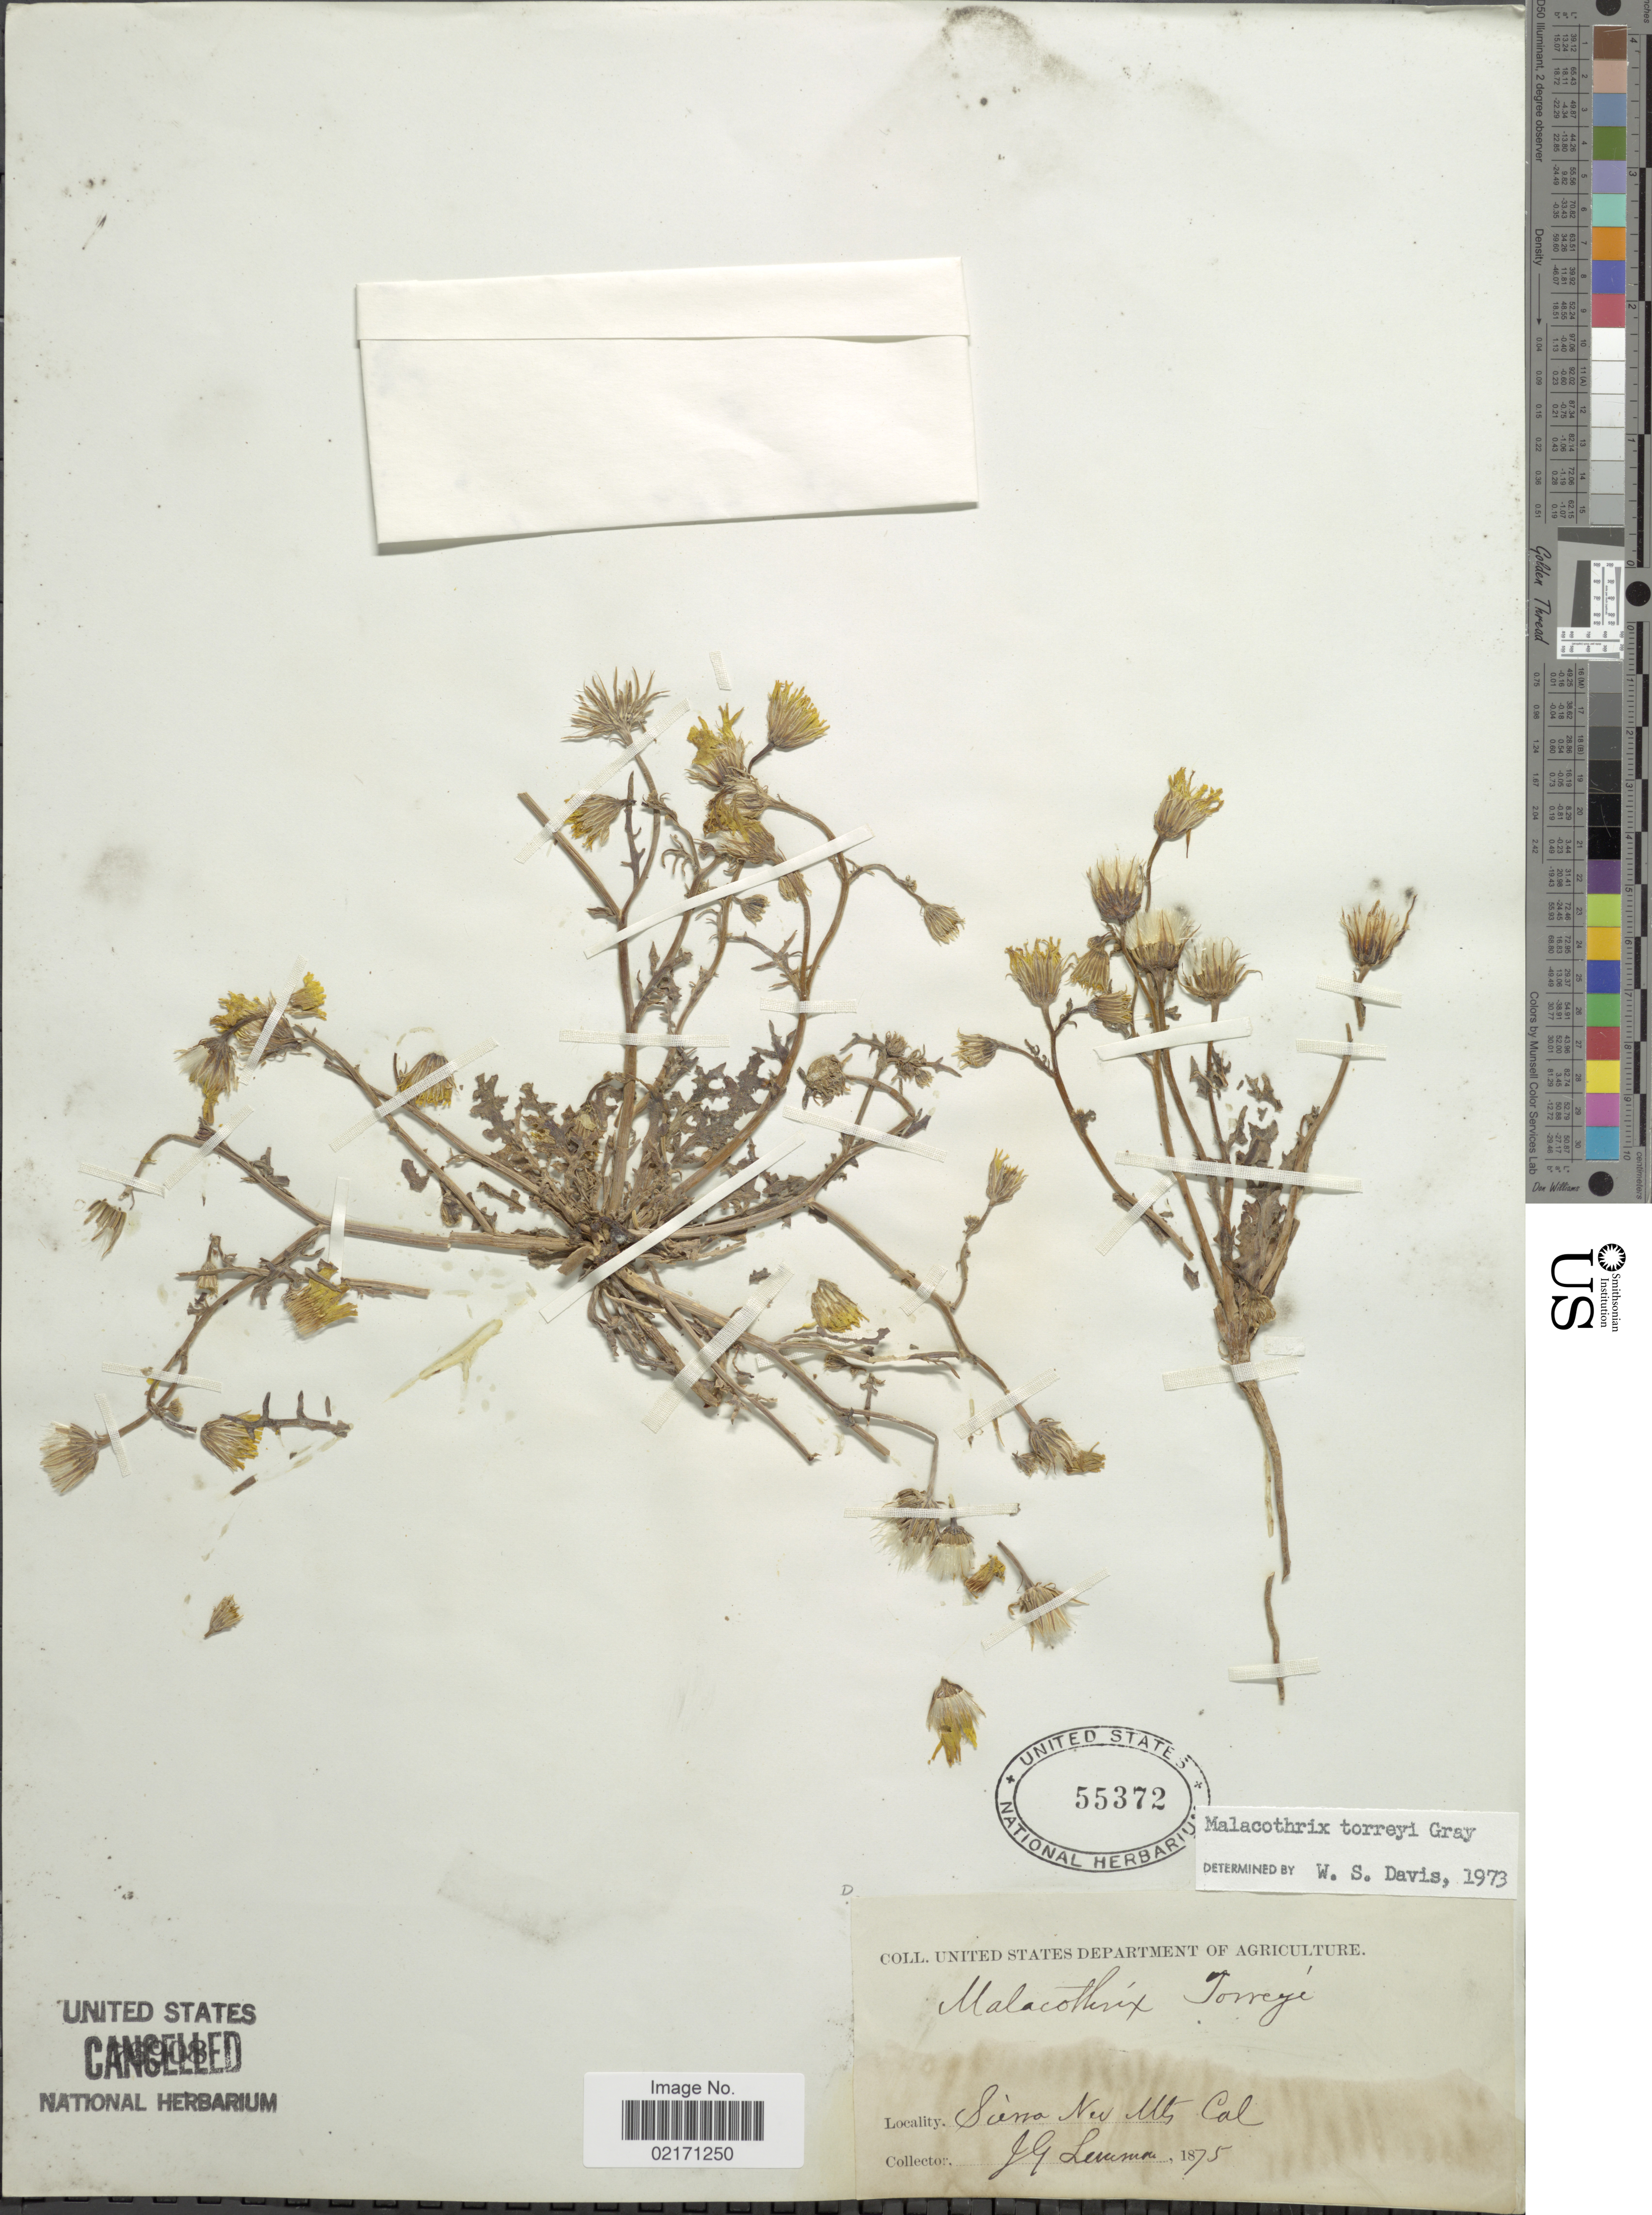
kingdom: Plantae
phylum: Tracheophyta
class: Magnoliopsida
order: Asterales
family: Asteraceae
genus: Malacothrix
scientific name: Malacothrix torreyi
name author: A. Gray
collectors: J. Lemmon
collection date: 1875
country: United States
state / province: California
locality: Sierra New Mts.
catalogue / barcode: US 55372